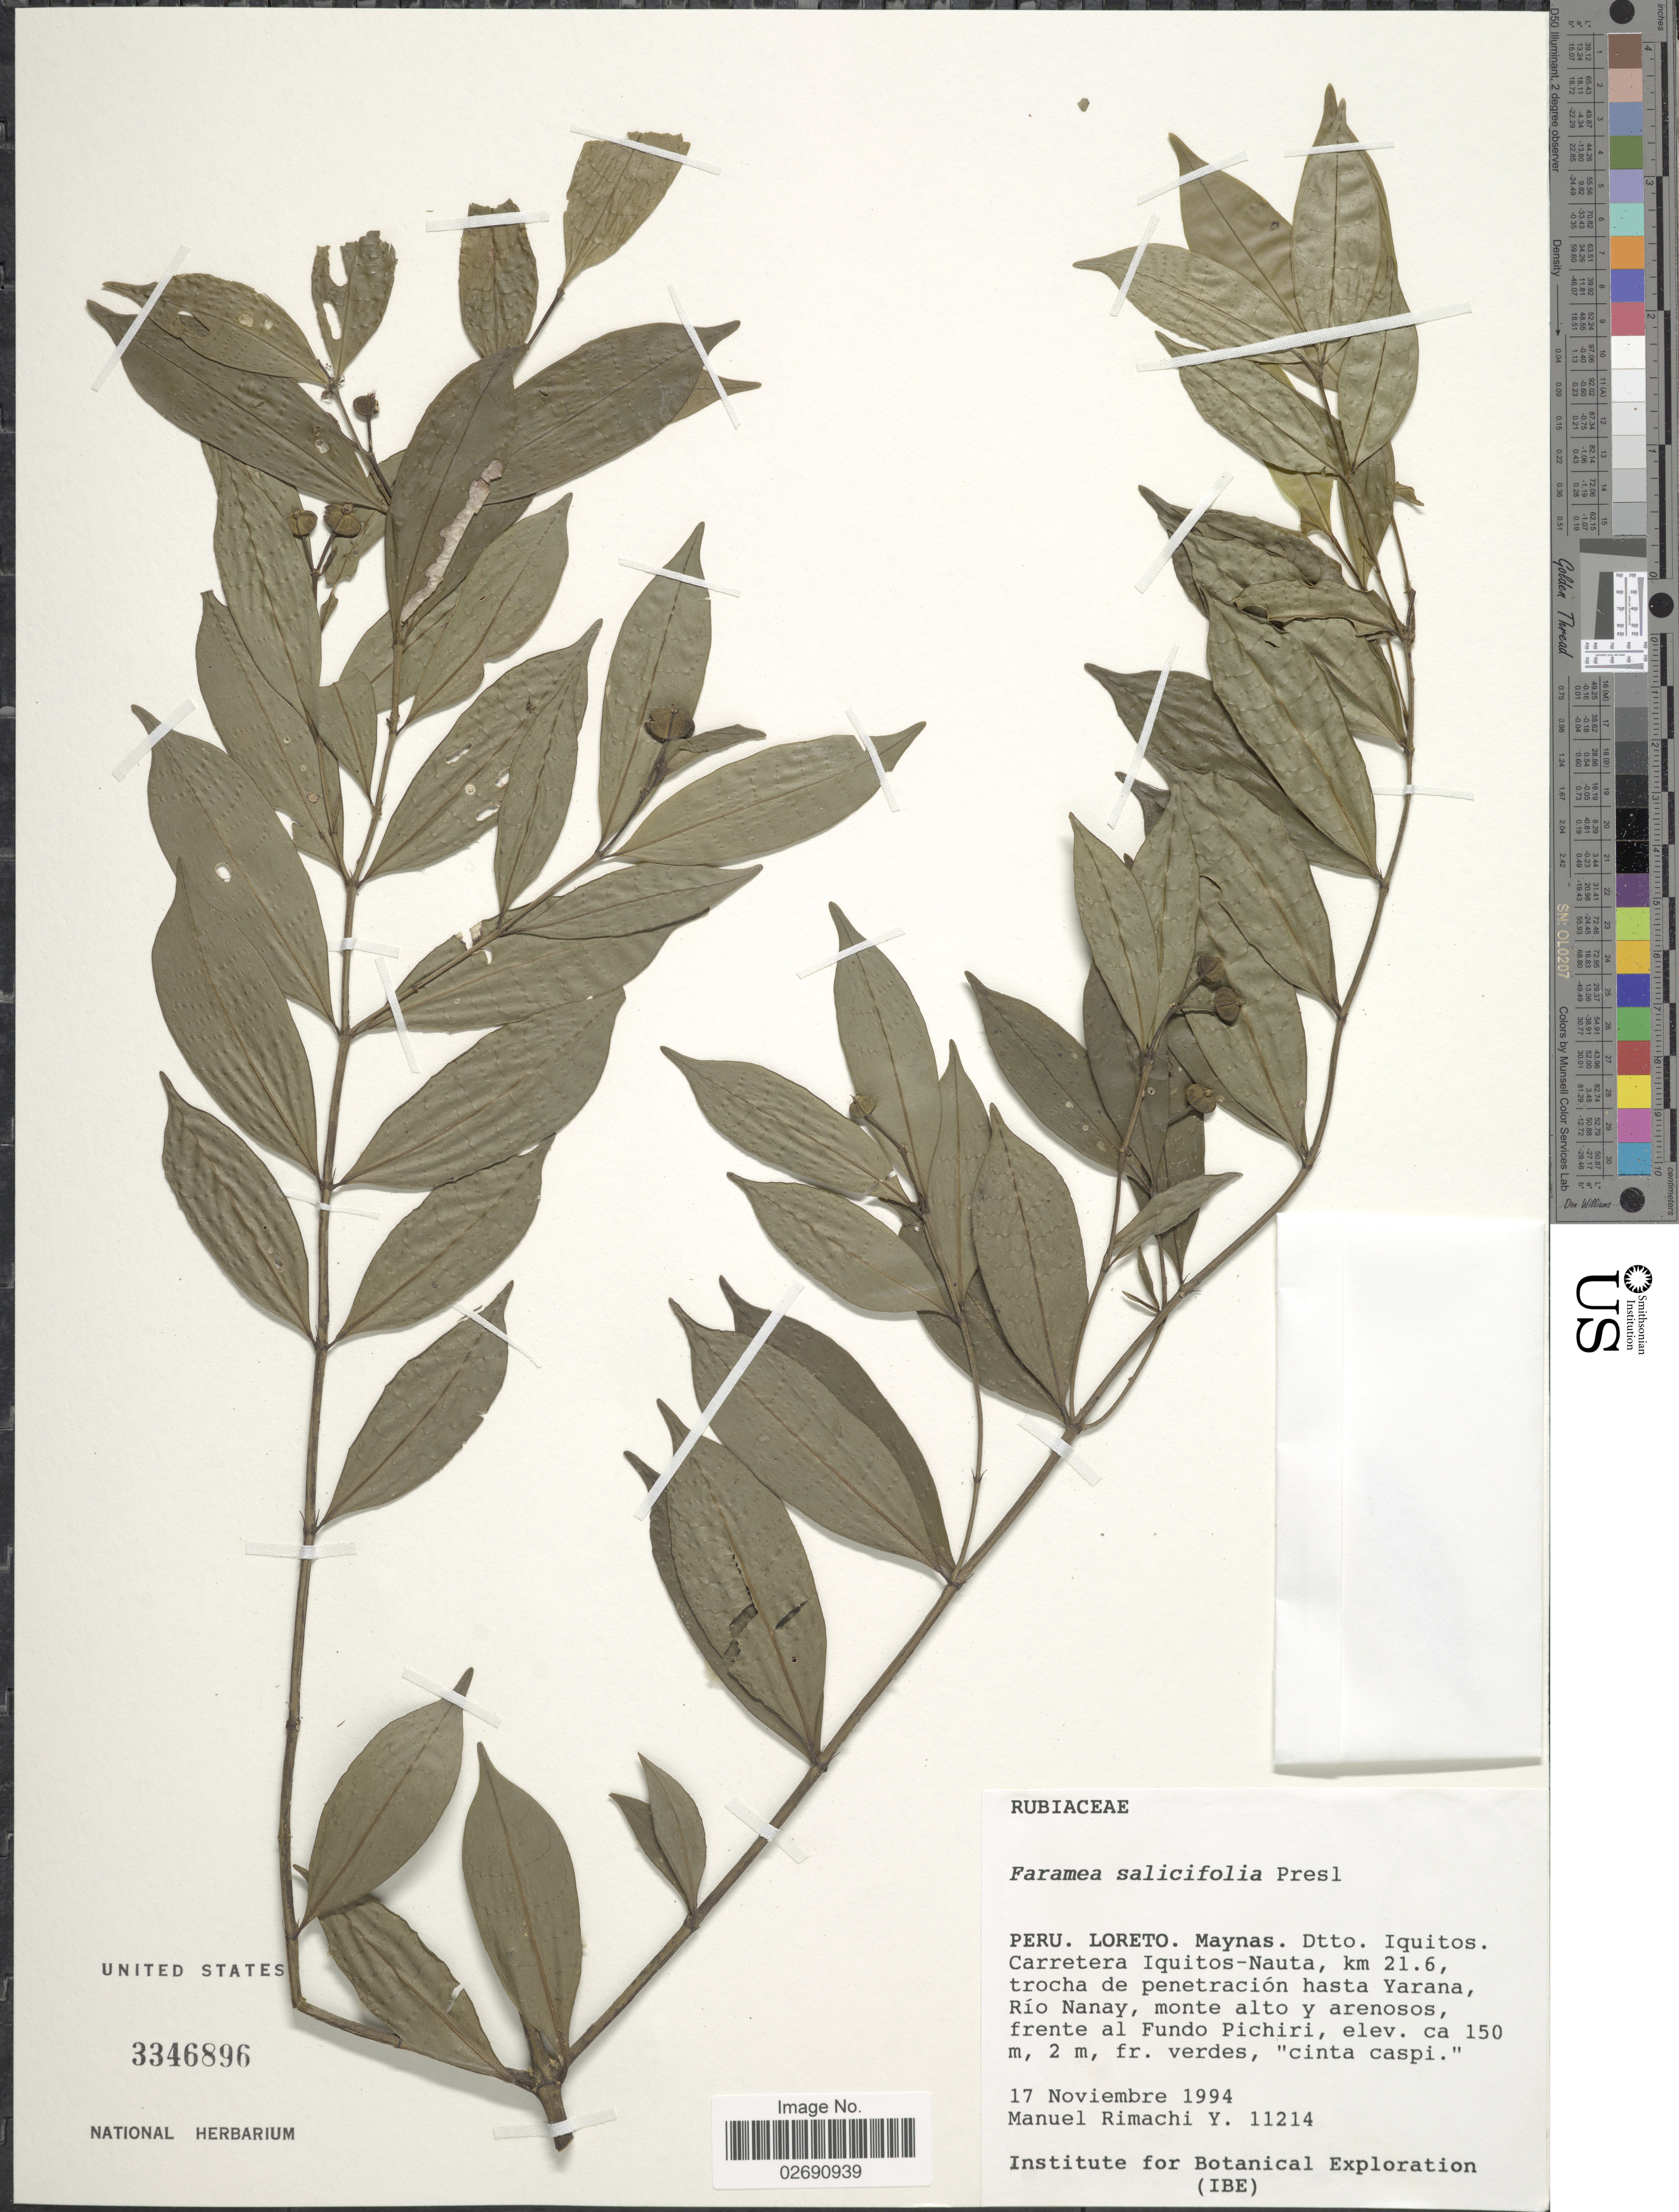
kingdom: Plantae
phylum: Tracheophyta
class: Magnoliopsida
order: Gentianales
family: Rubiaceae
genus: Faramea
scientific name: Faramea salicifolia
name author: C. Presl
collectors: M. Rimachi Y.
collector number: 11214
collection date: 1994-11-17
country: Peru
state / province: Loreto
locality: Maynas. Dtto. Iquitos. Carretera Iquitos-Nauta, km 21.6 trocha de penetracion hasta Yarana, Rio Nanay, monte alto y arenosos, frente al Fundo Pichiri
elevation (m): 150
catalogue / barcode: US 3346896